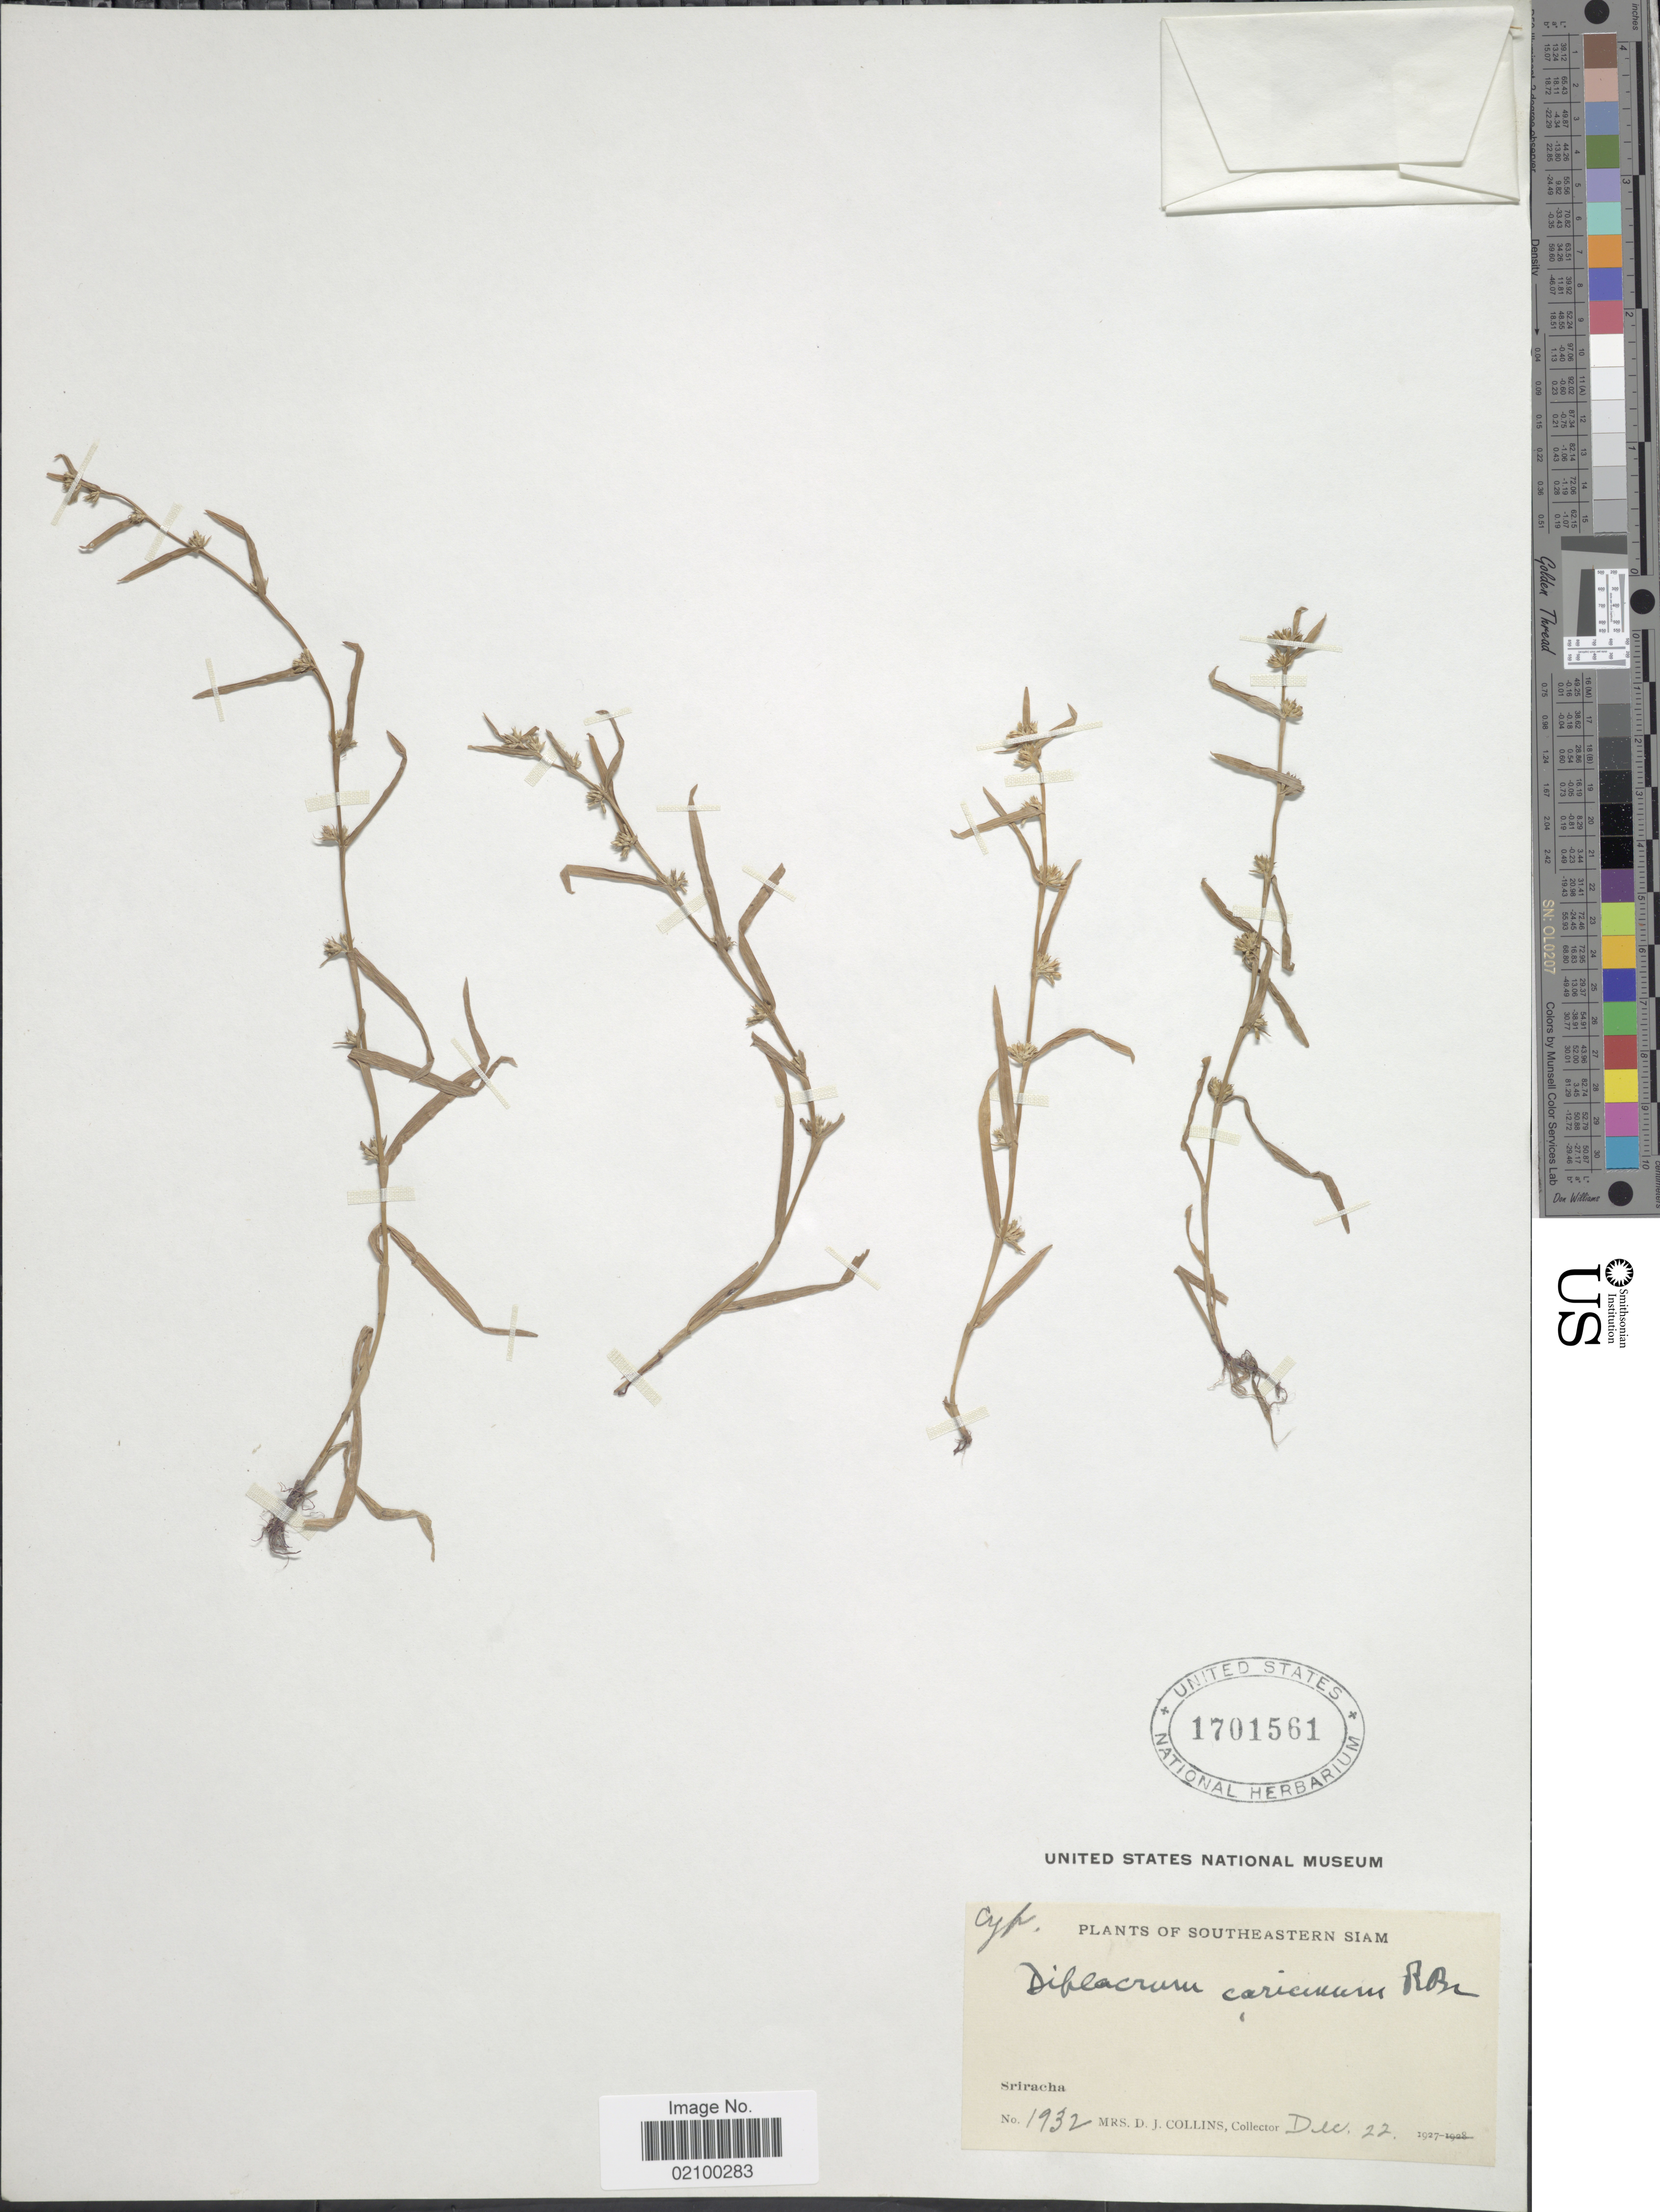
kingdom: Plantae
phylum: Tracheophyta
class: Liliopsida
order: Poales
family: Cyperaceae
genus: Diplacrum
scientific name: Diplacrum caricinum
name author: R. Br.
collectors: Mrs. D. J. Collins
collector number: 1932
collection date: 1927-12-22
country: Thailand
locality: Southeastern Siam, Sriracha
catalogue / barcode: US 1701561